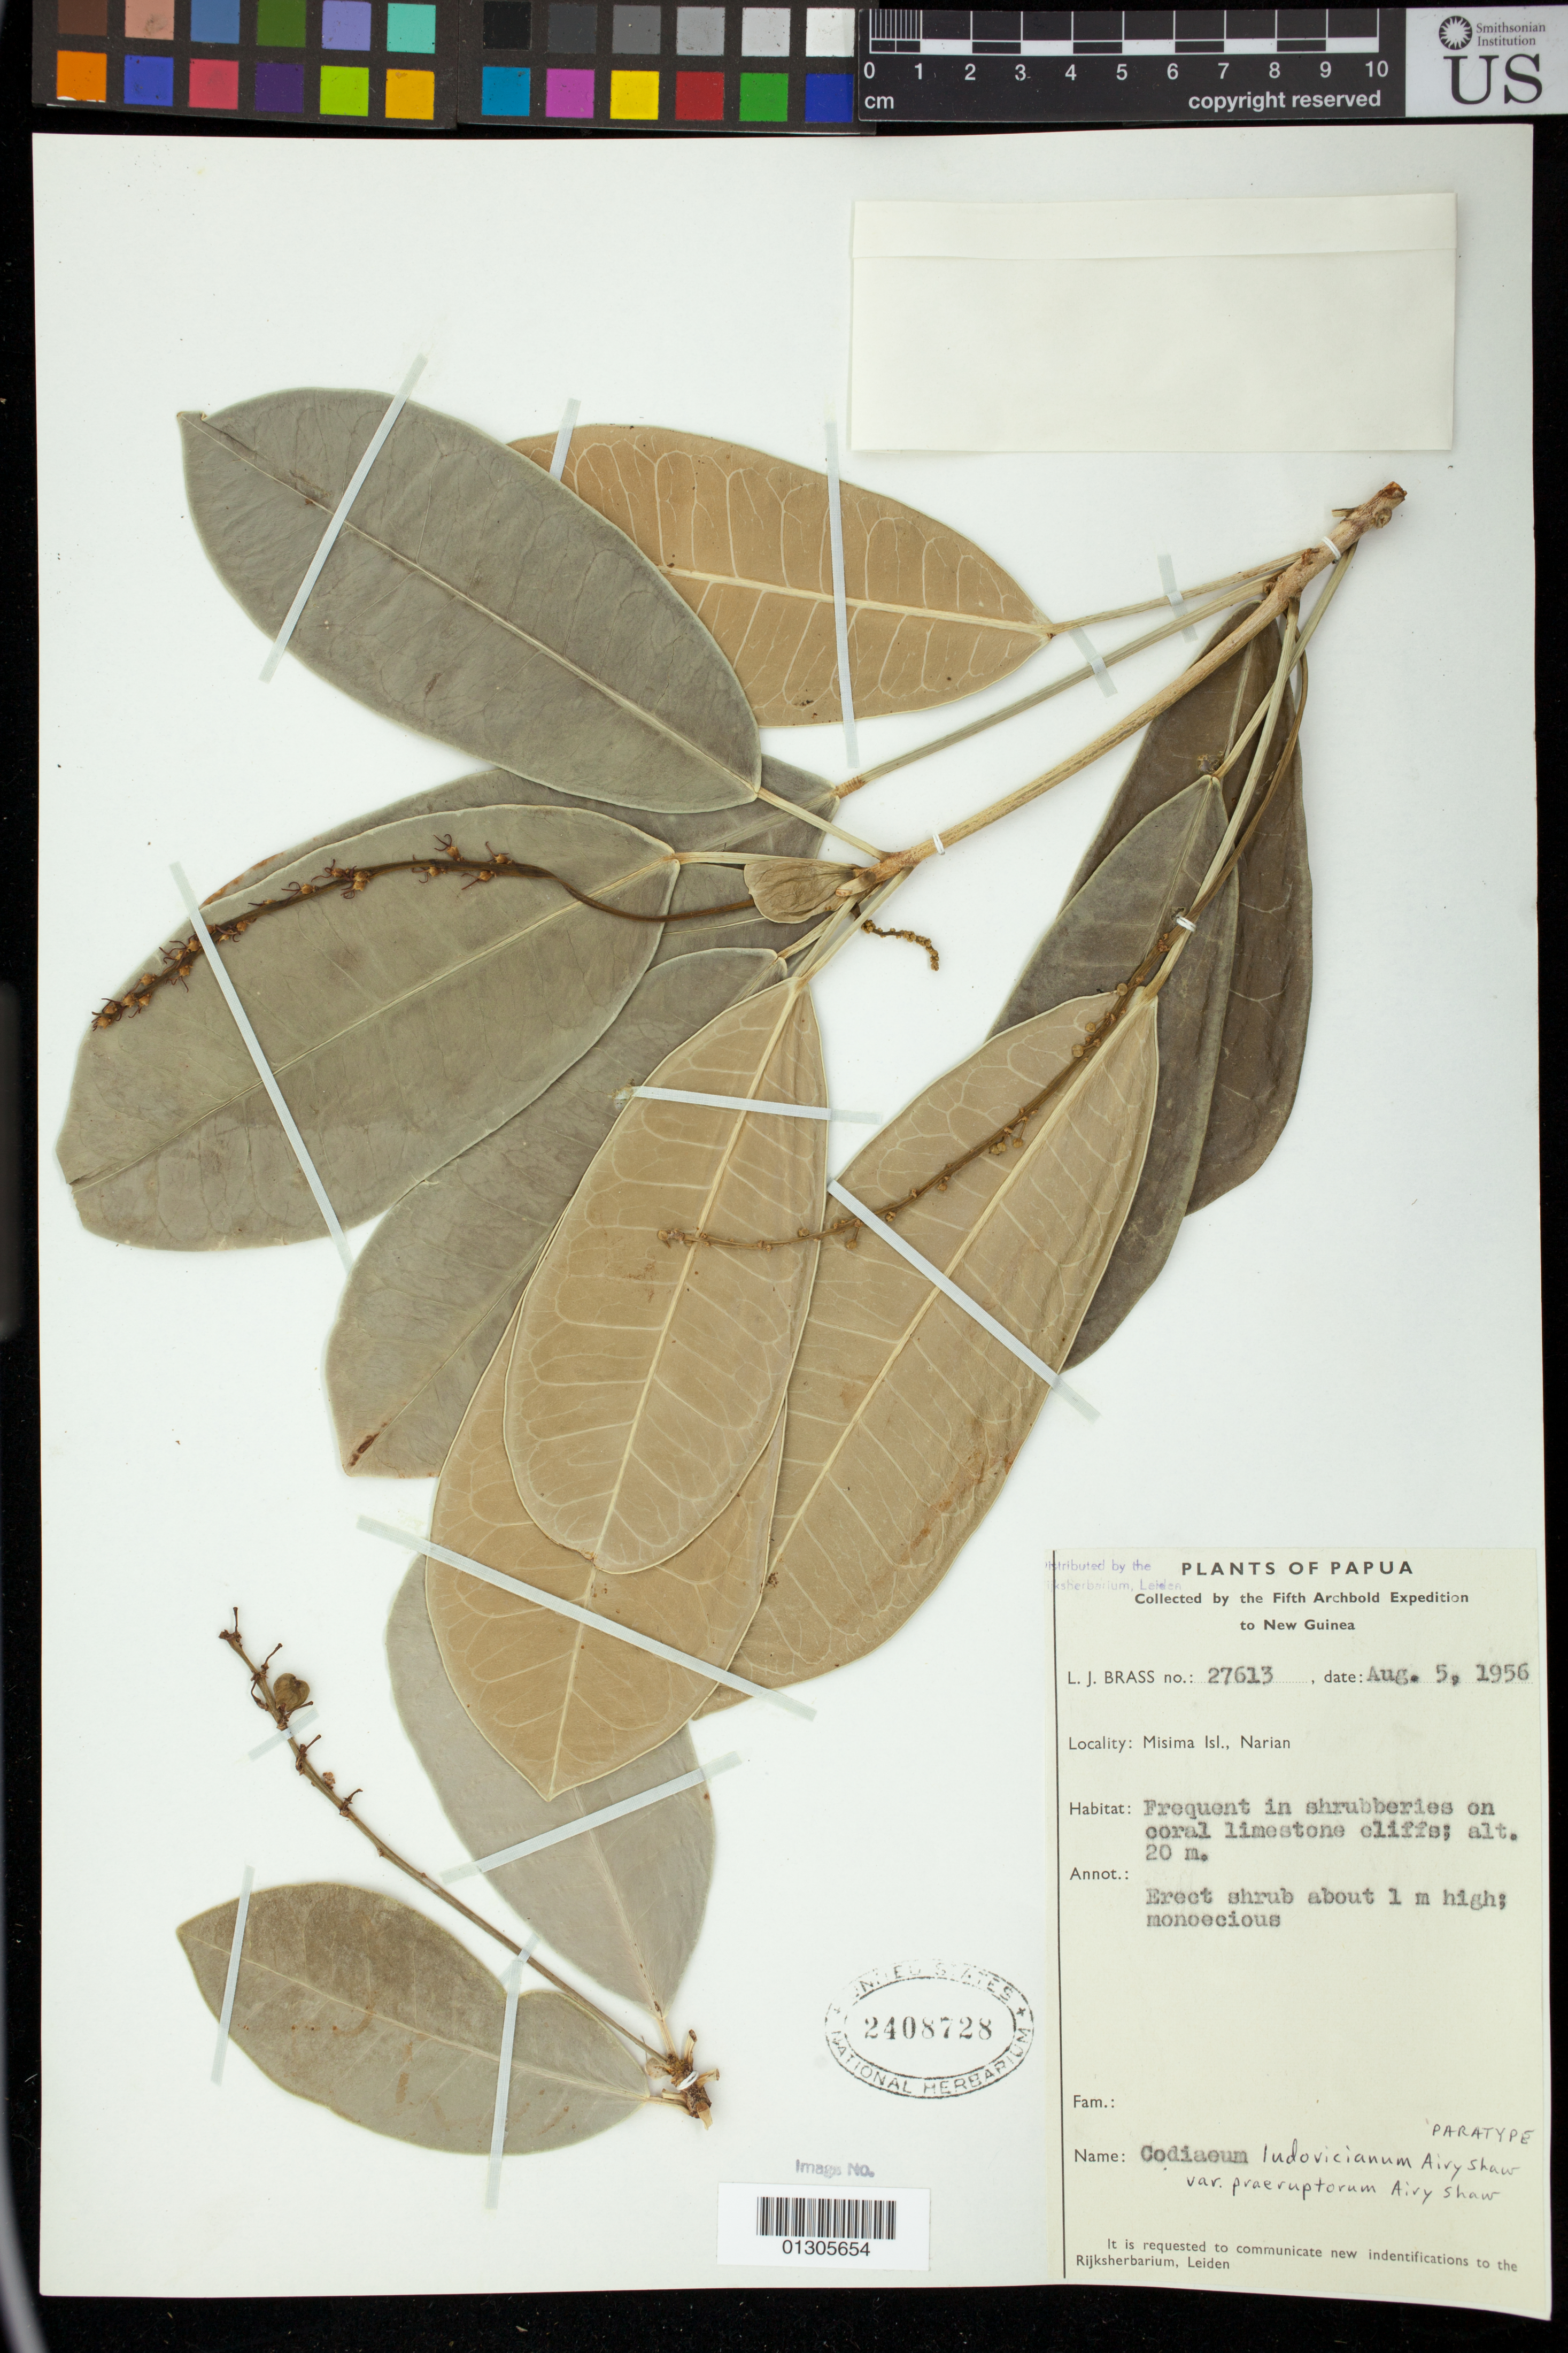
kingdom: Plantae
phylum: Tracheophyta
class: Magnoliopsida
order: Malpighiales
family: Euphorbiaceae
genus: Codiaeum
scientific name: Codiaeum ludovicianum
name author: Airy Shaw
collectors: L. J. Brass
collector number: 27613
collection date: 1956-08-05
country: Papua New Guinea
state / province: Milne Bay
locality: Misima Isl. [Saint Aignan Island], Narian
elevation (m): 20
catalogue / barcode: US 2408728